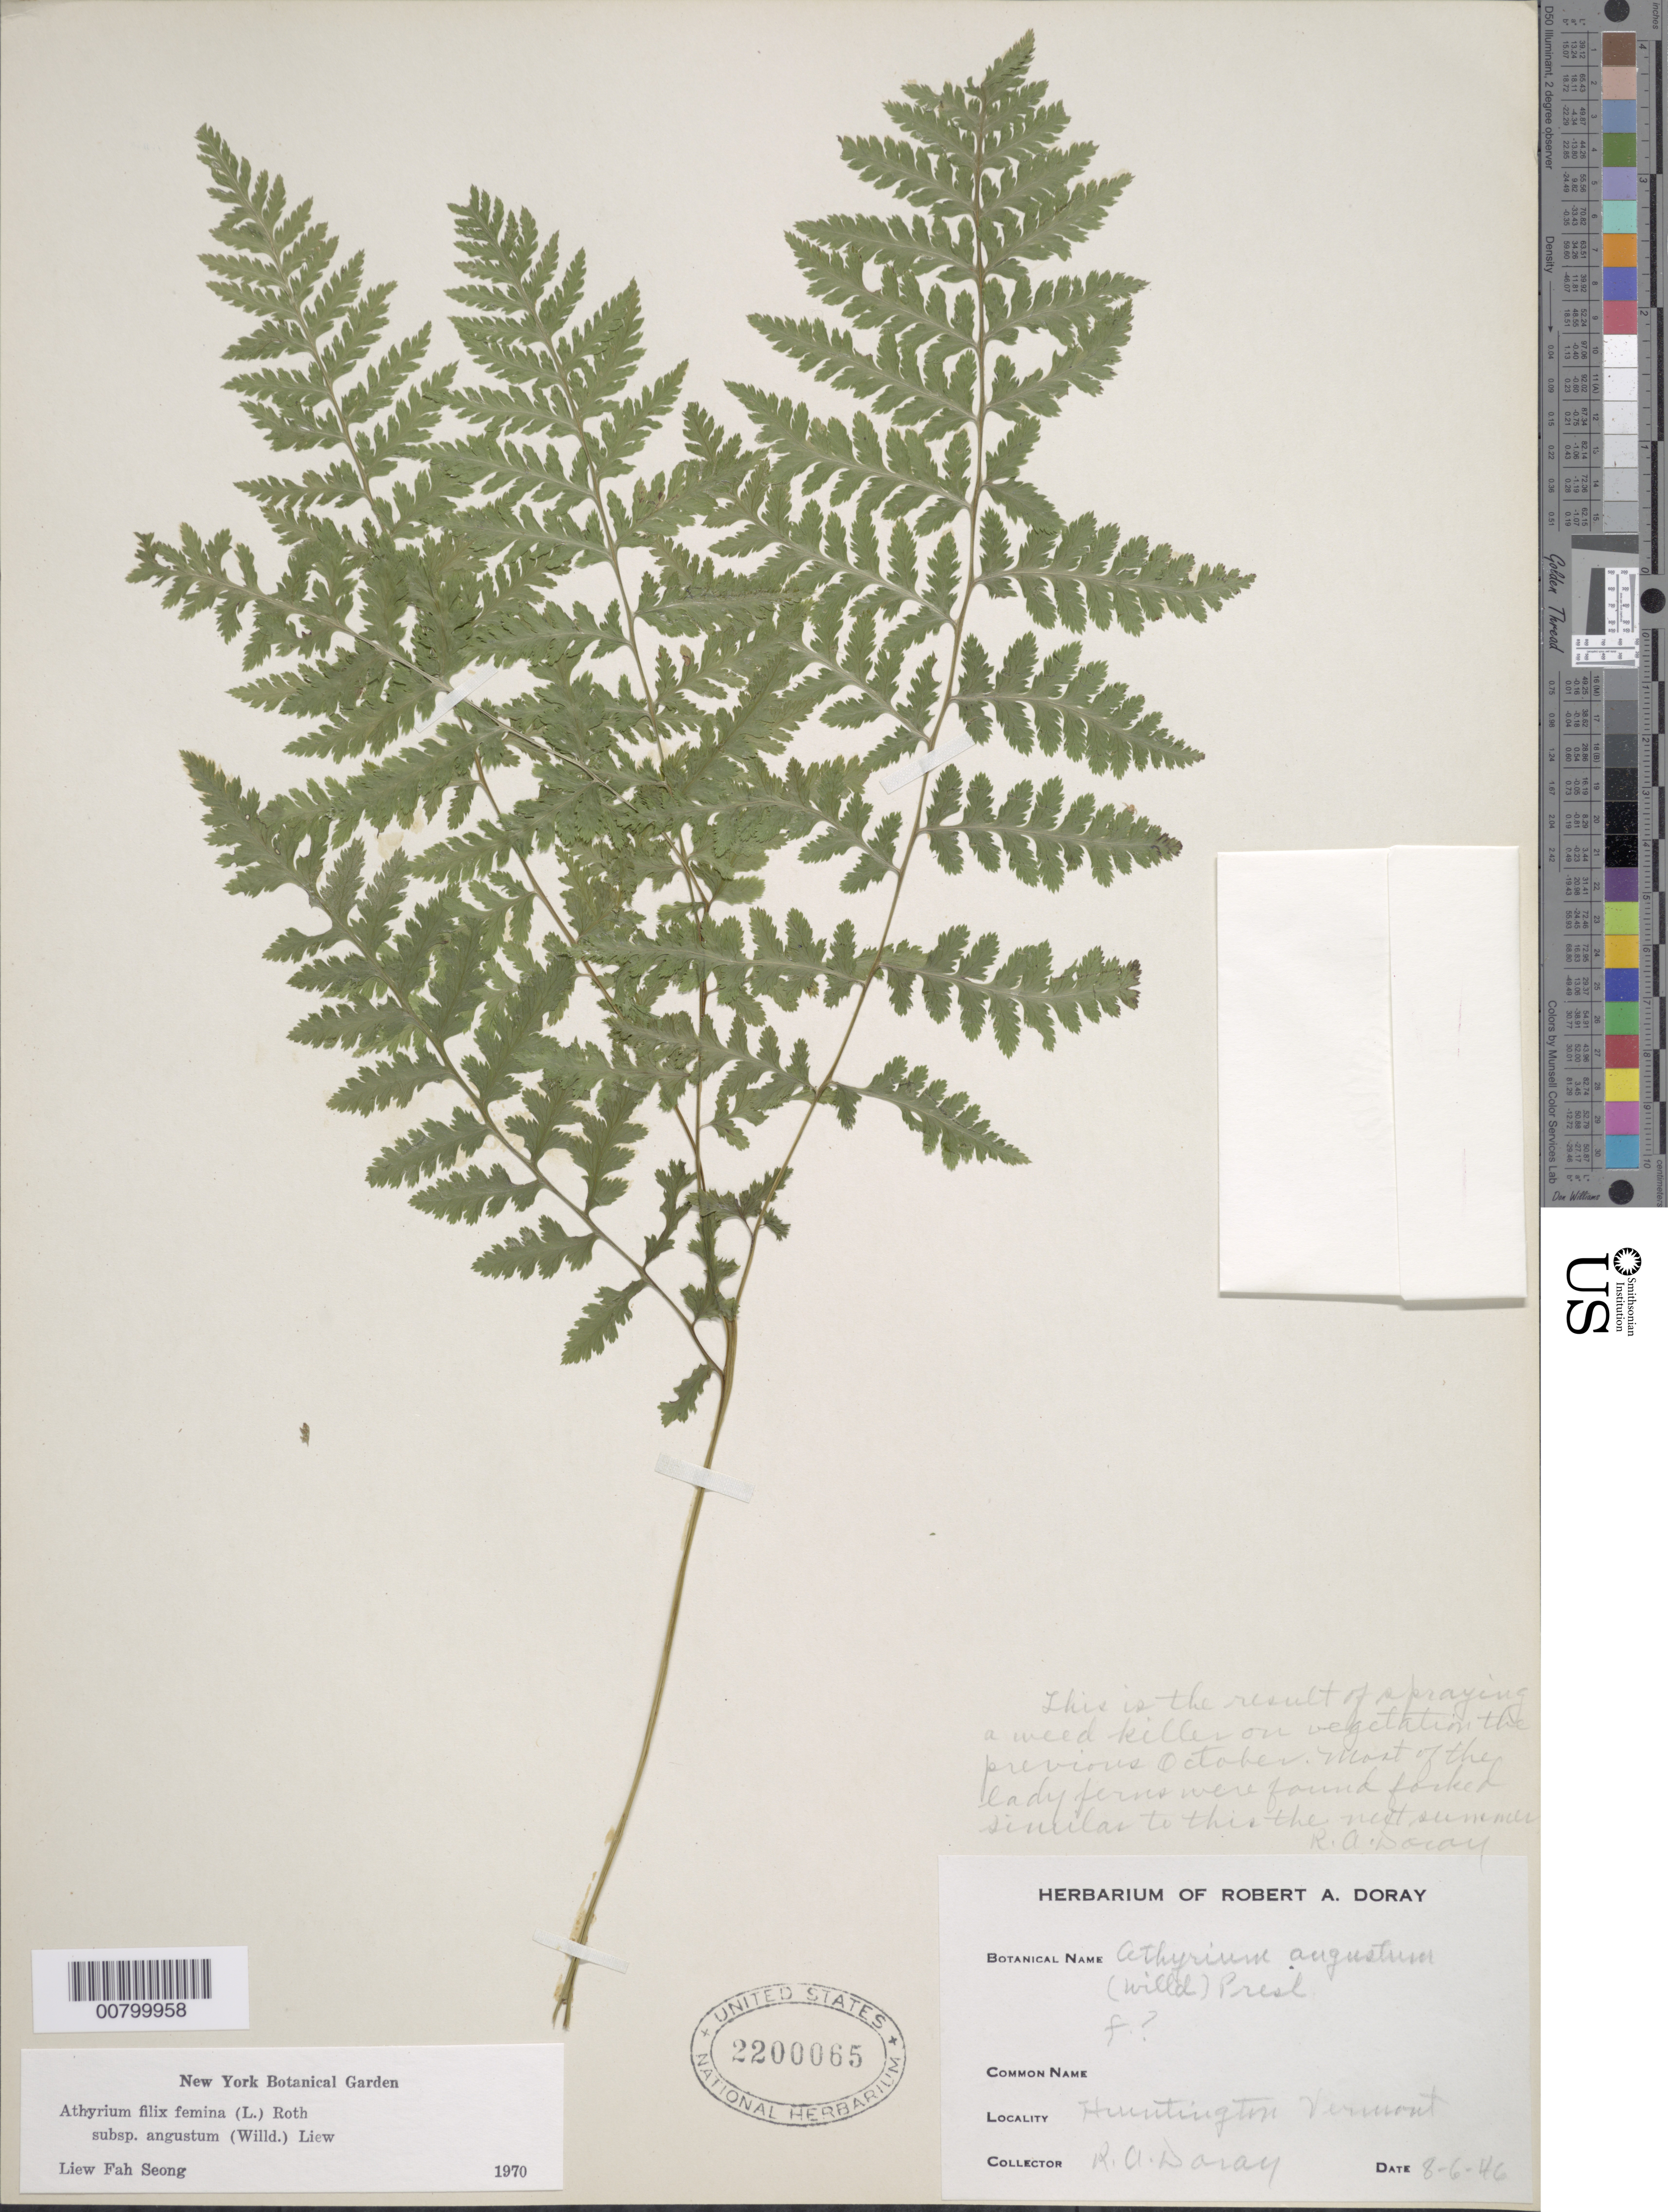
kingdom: Plantae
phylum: Tracheophyta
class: Polypodiopsida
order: Polypodiales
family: Athyriaceae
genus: Athyrium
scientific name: Athyrium filix-femina subsp. angustatum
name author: (Willd.) R.T. Clausen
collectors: R. Doray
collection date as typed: Transcribed d/m/y: 6/8/46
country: United States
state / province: Vermont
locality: Huntington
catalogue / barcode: US 2200065